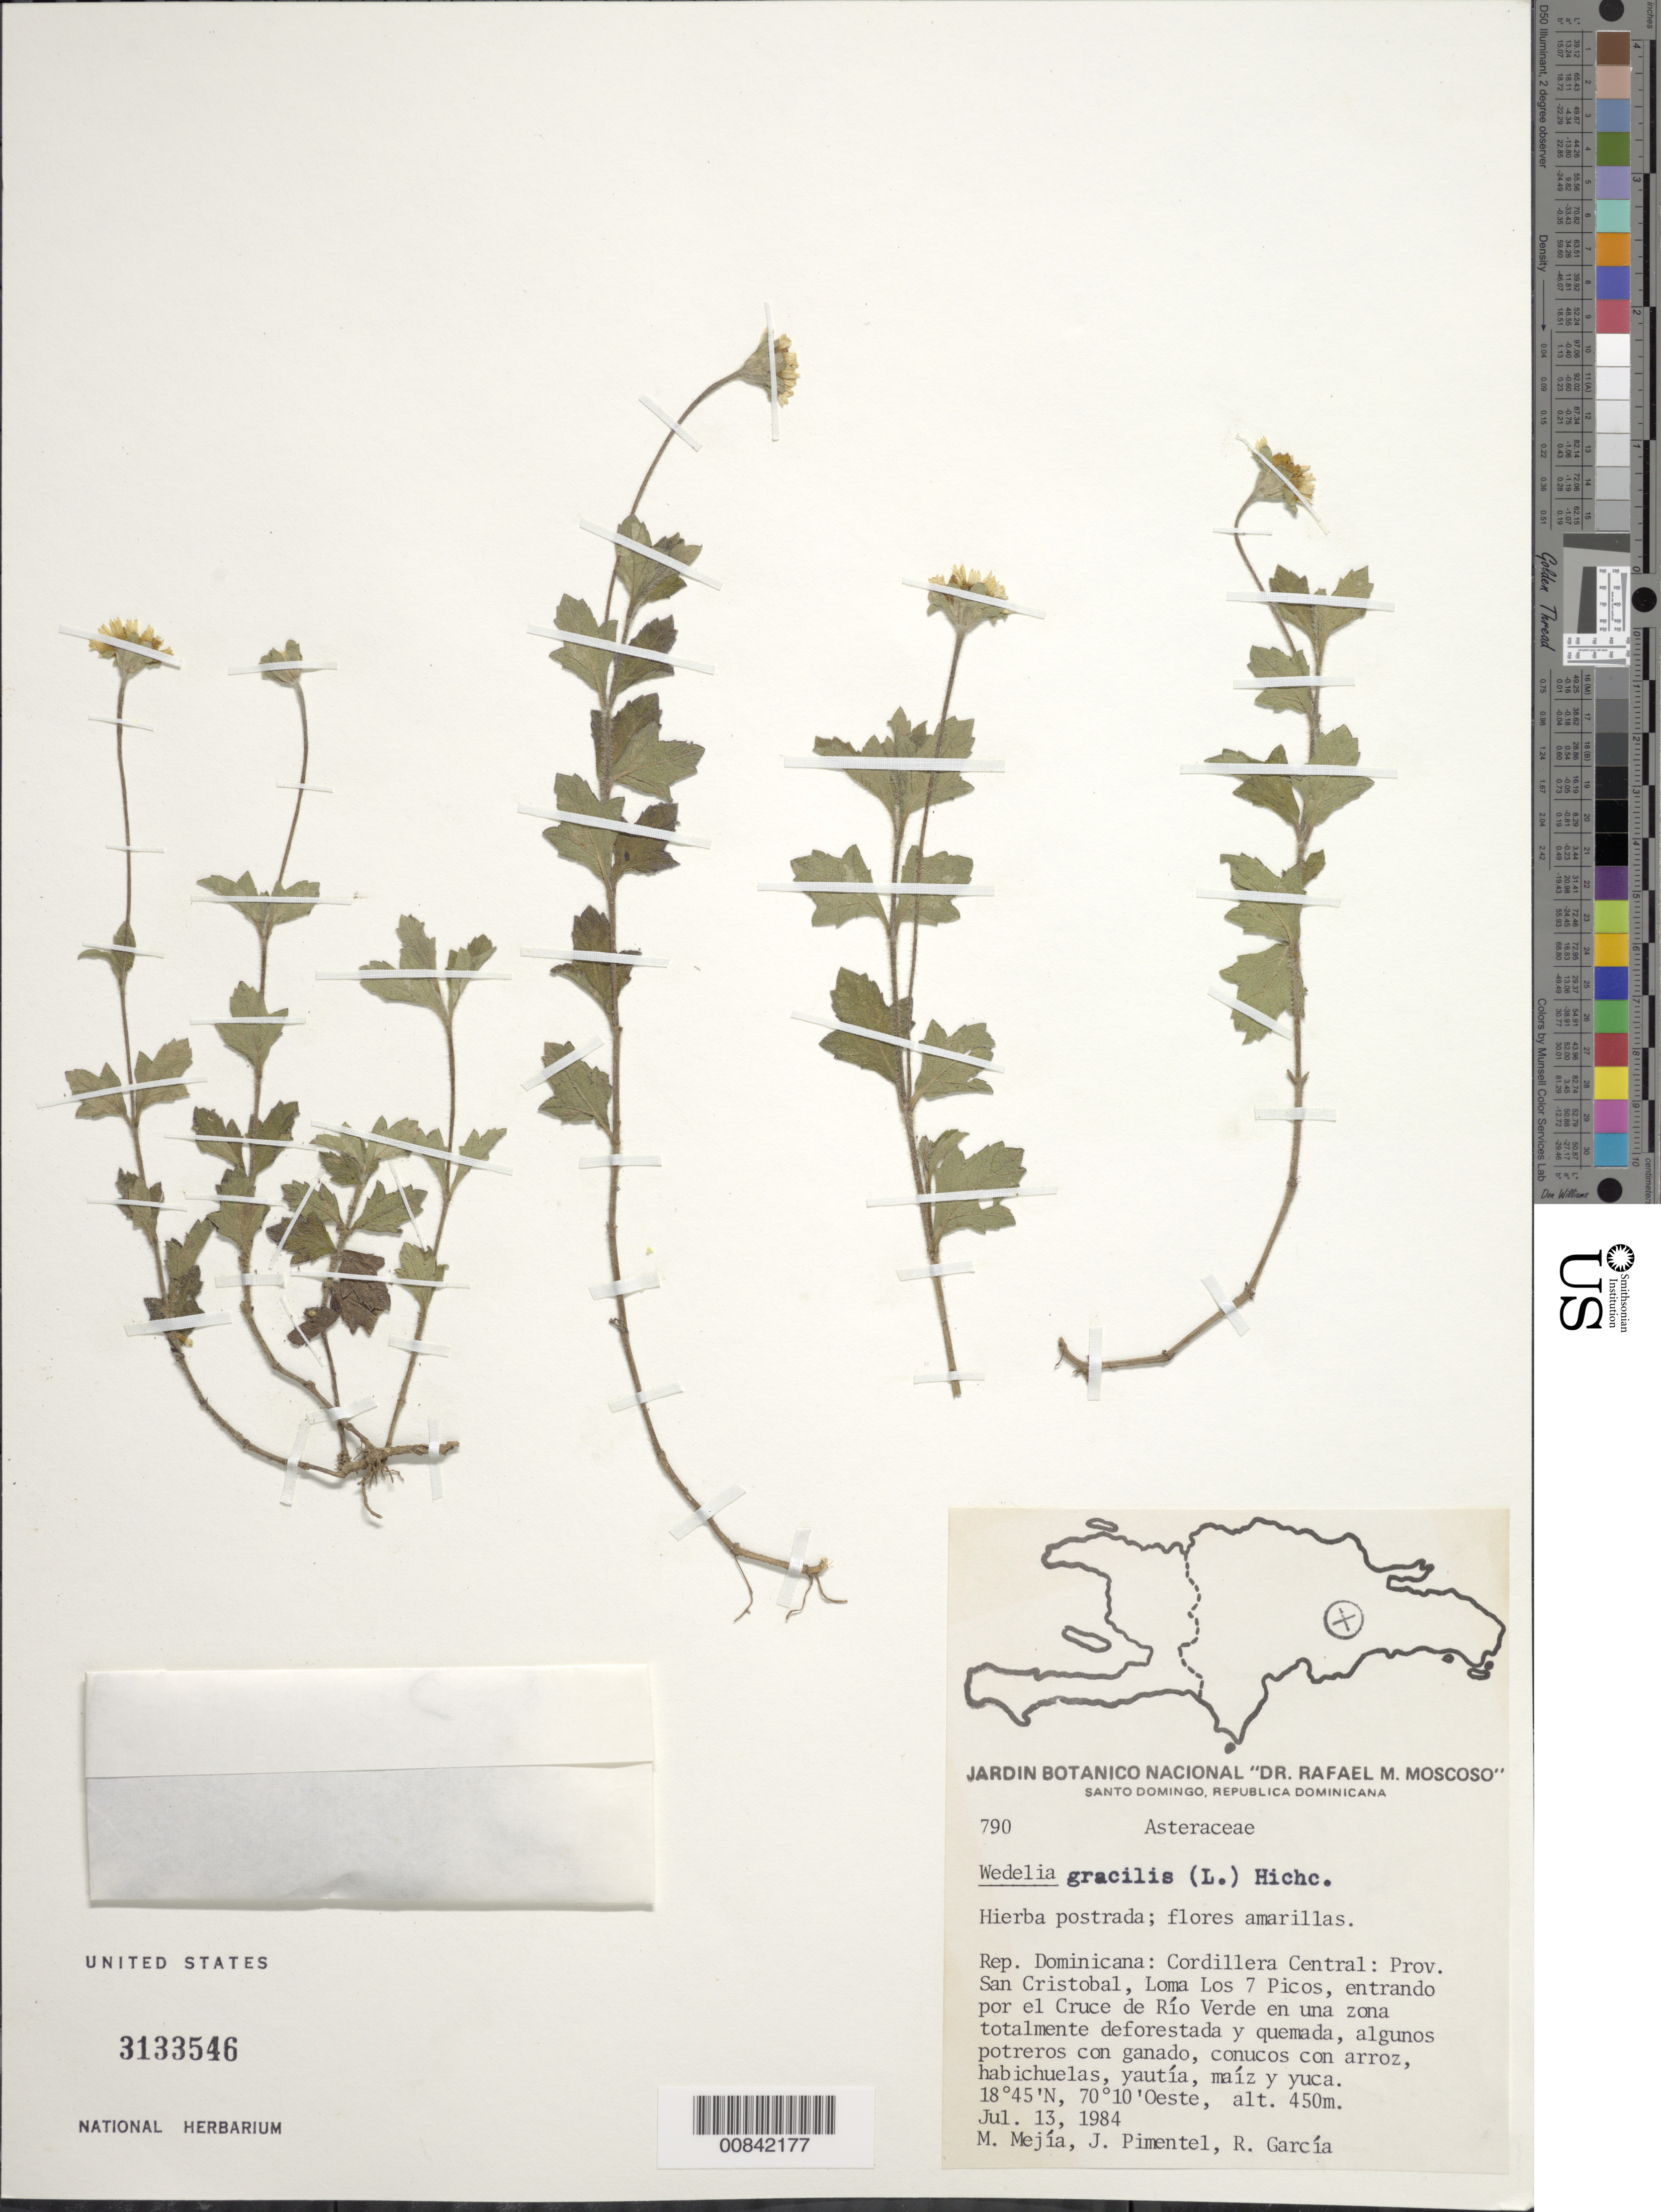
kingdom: Plantae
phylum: Tracheophyta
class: Magnoliopsida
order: Asterales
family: Asteraceae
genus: Sphagneticola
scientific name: Sphagneticola gracilis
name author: (Rich.) Pruski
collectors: M. Mejia, J. Pimentel & R. G. García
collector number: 790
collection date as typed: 13 Jul 1984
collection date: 1984-07-13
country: Dominican Republic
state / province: San Cristobal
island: Hispaniola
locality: Loma Los 7 Picos, entrando por el Cruce de Río Verde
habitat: Zona totalmente deforestada y quemada, algunos potreros con ganado, conucos con arroz, habichuelas, yautía, maíz y yuca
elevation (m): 450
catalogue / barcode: US 3133546